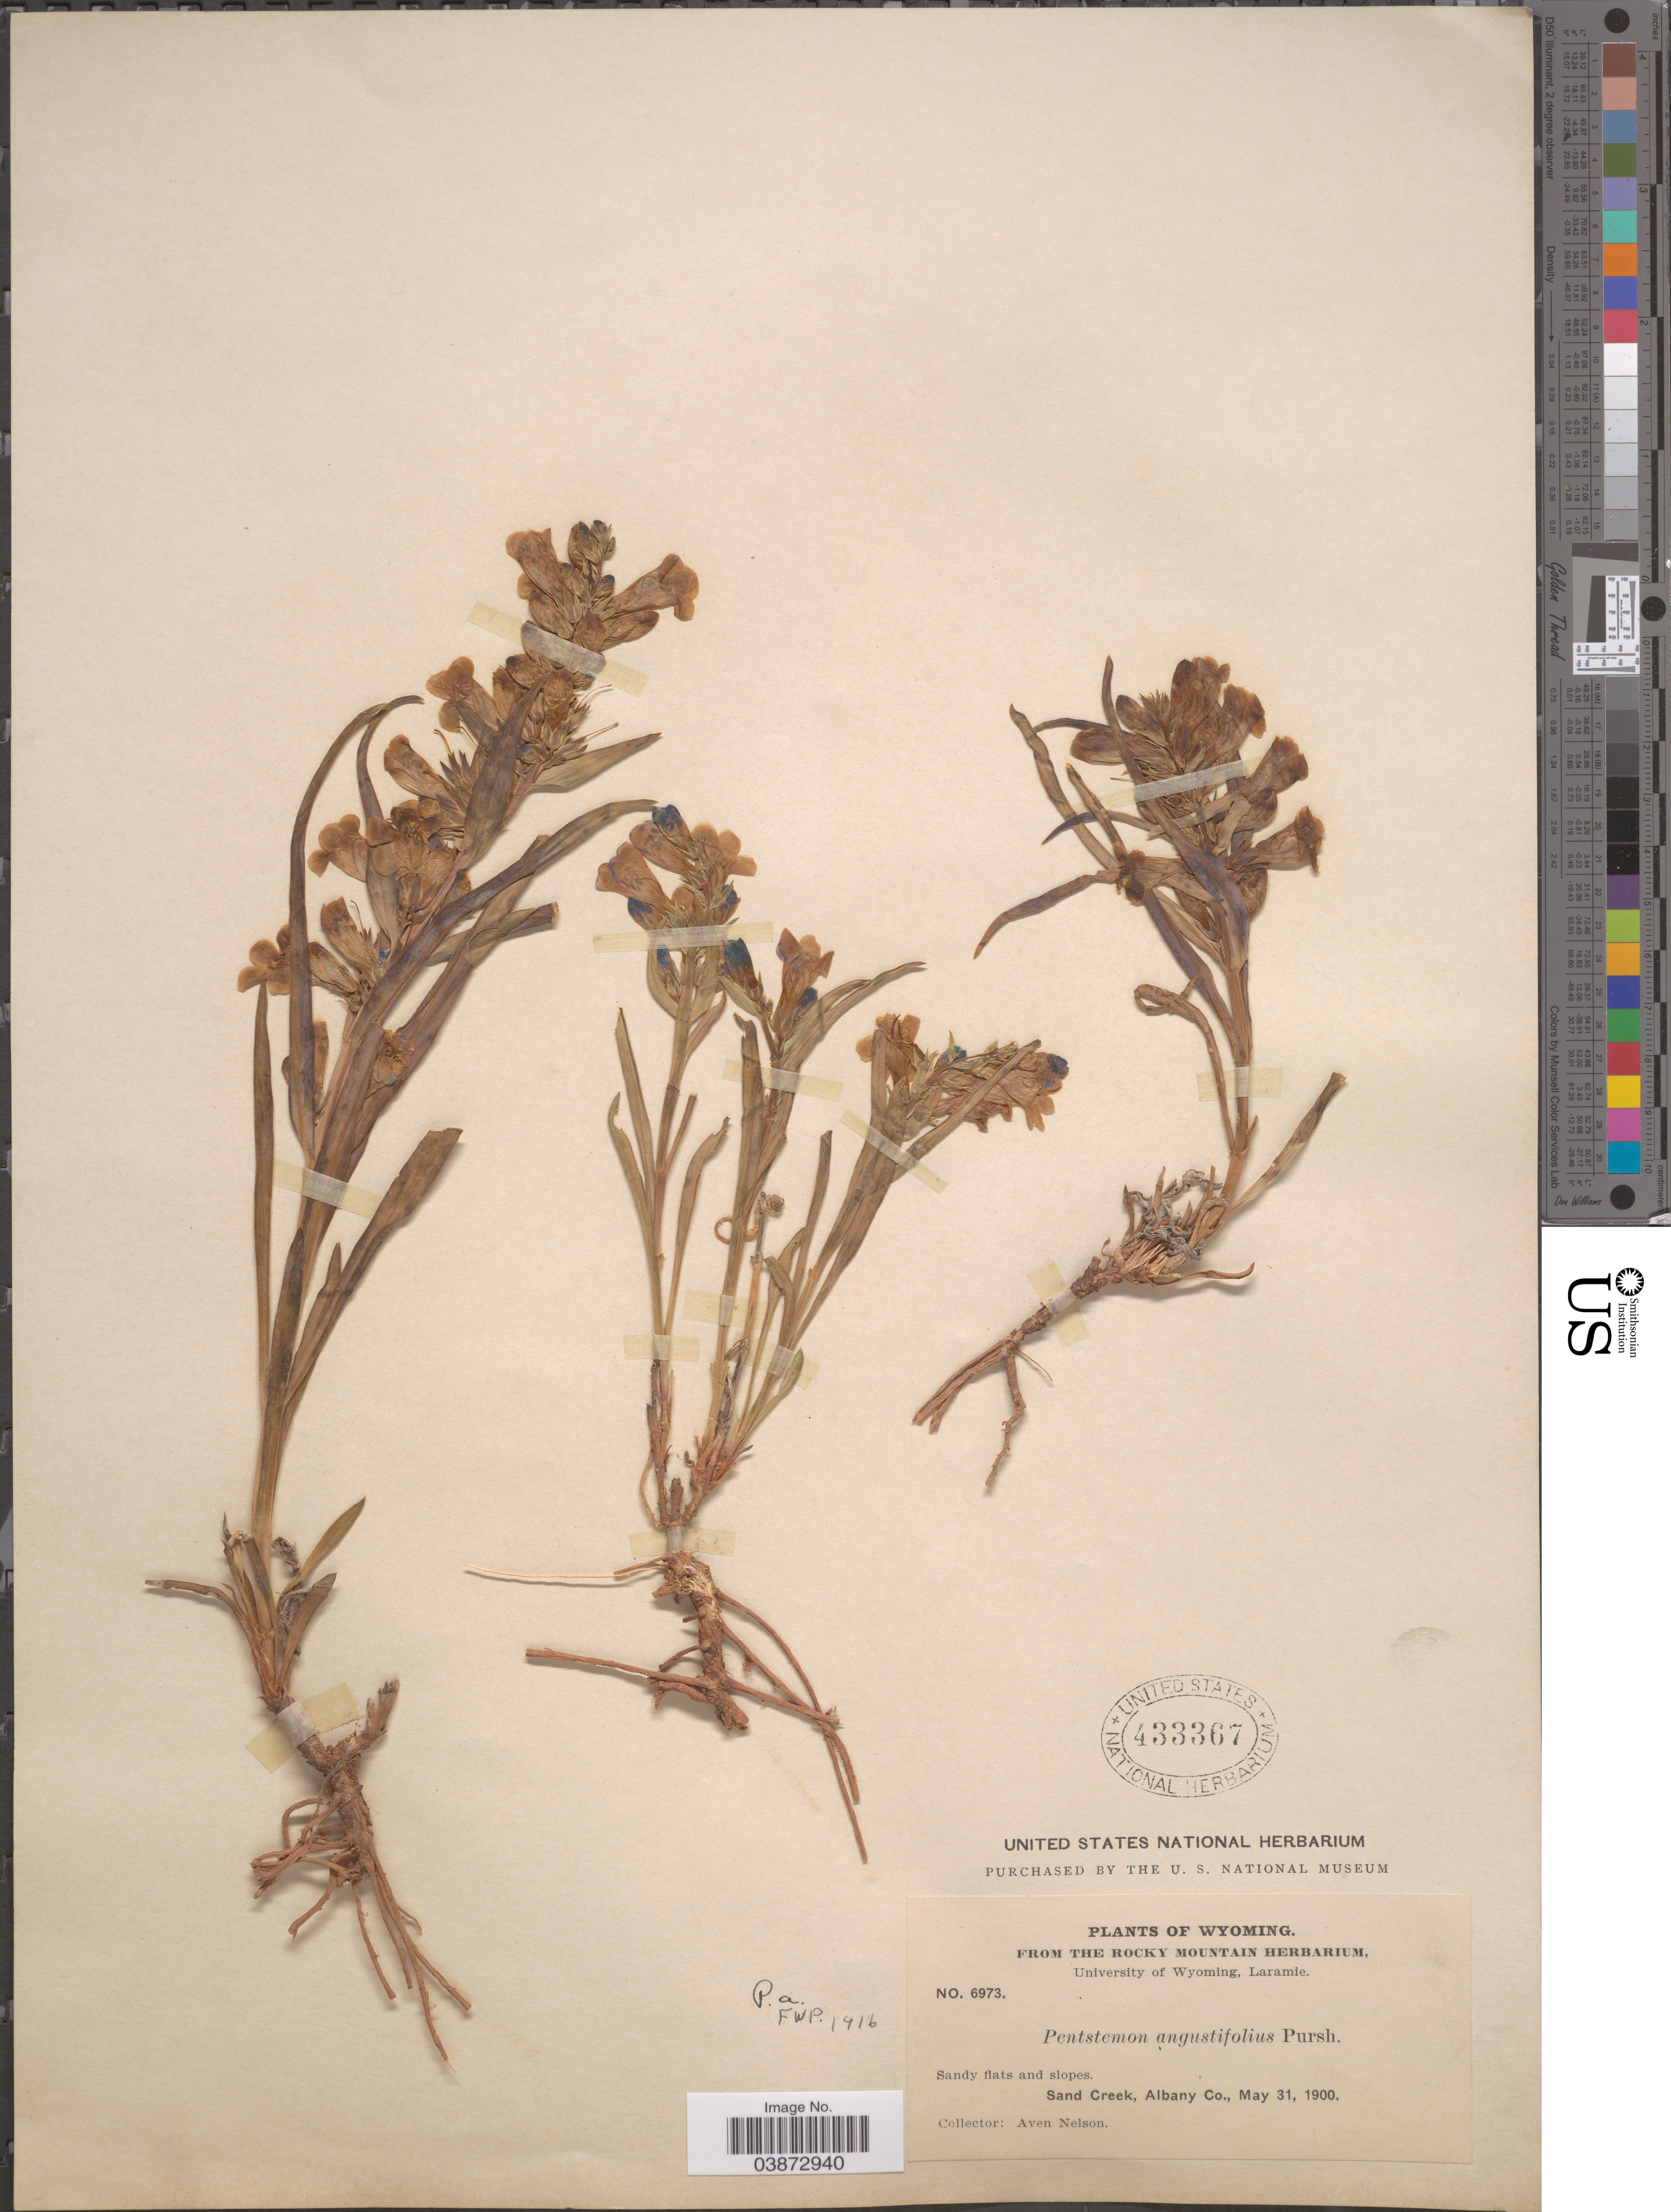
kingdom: Plantae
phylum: Tracheophyta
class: Magnoliopsida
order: Lamiales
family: Plantaginaceae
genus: Penstemon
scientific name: Penstemon angustifolius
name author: Nutt. ex Pursh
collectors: A. Nelson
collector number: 6973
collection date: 1900-05-31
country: United States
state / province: Wyoming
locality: Sand Creek, Albany Co.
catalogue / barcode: US 433367